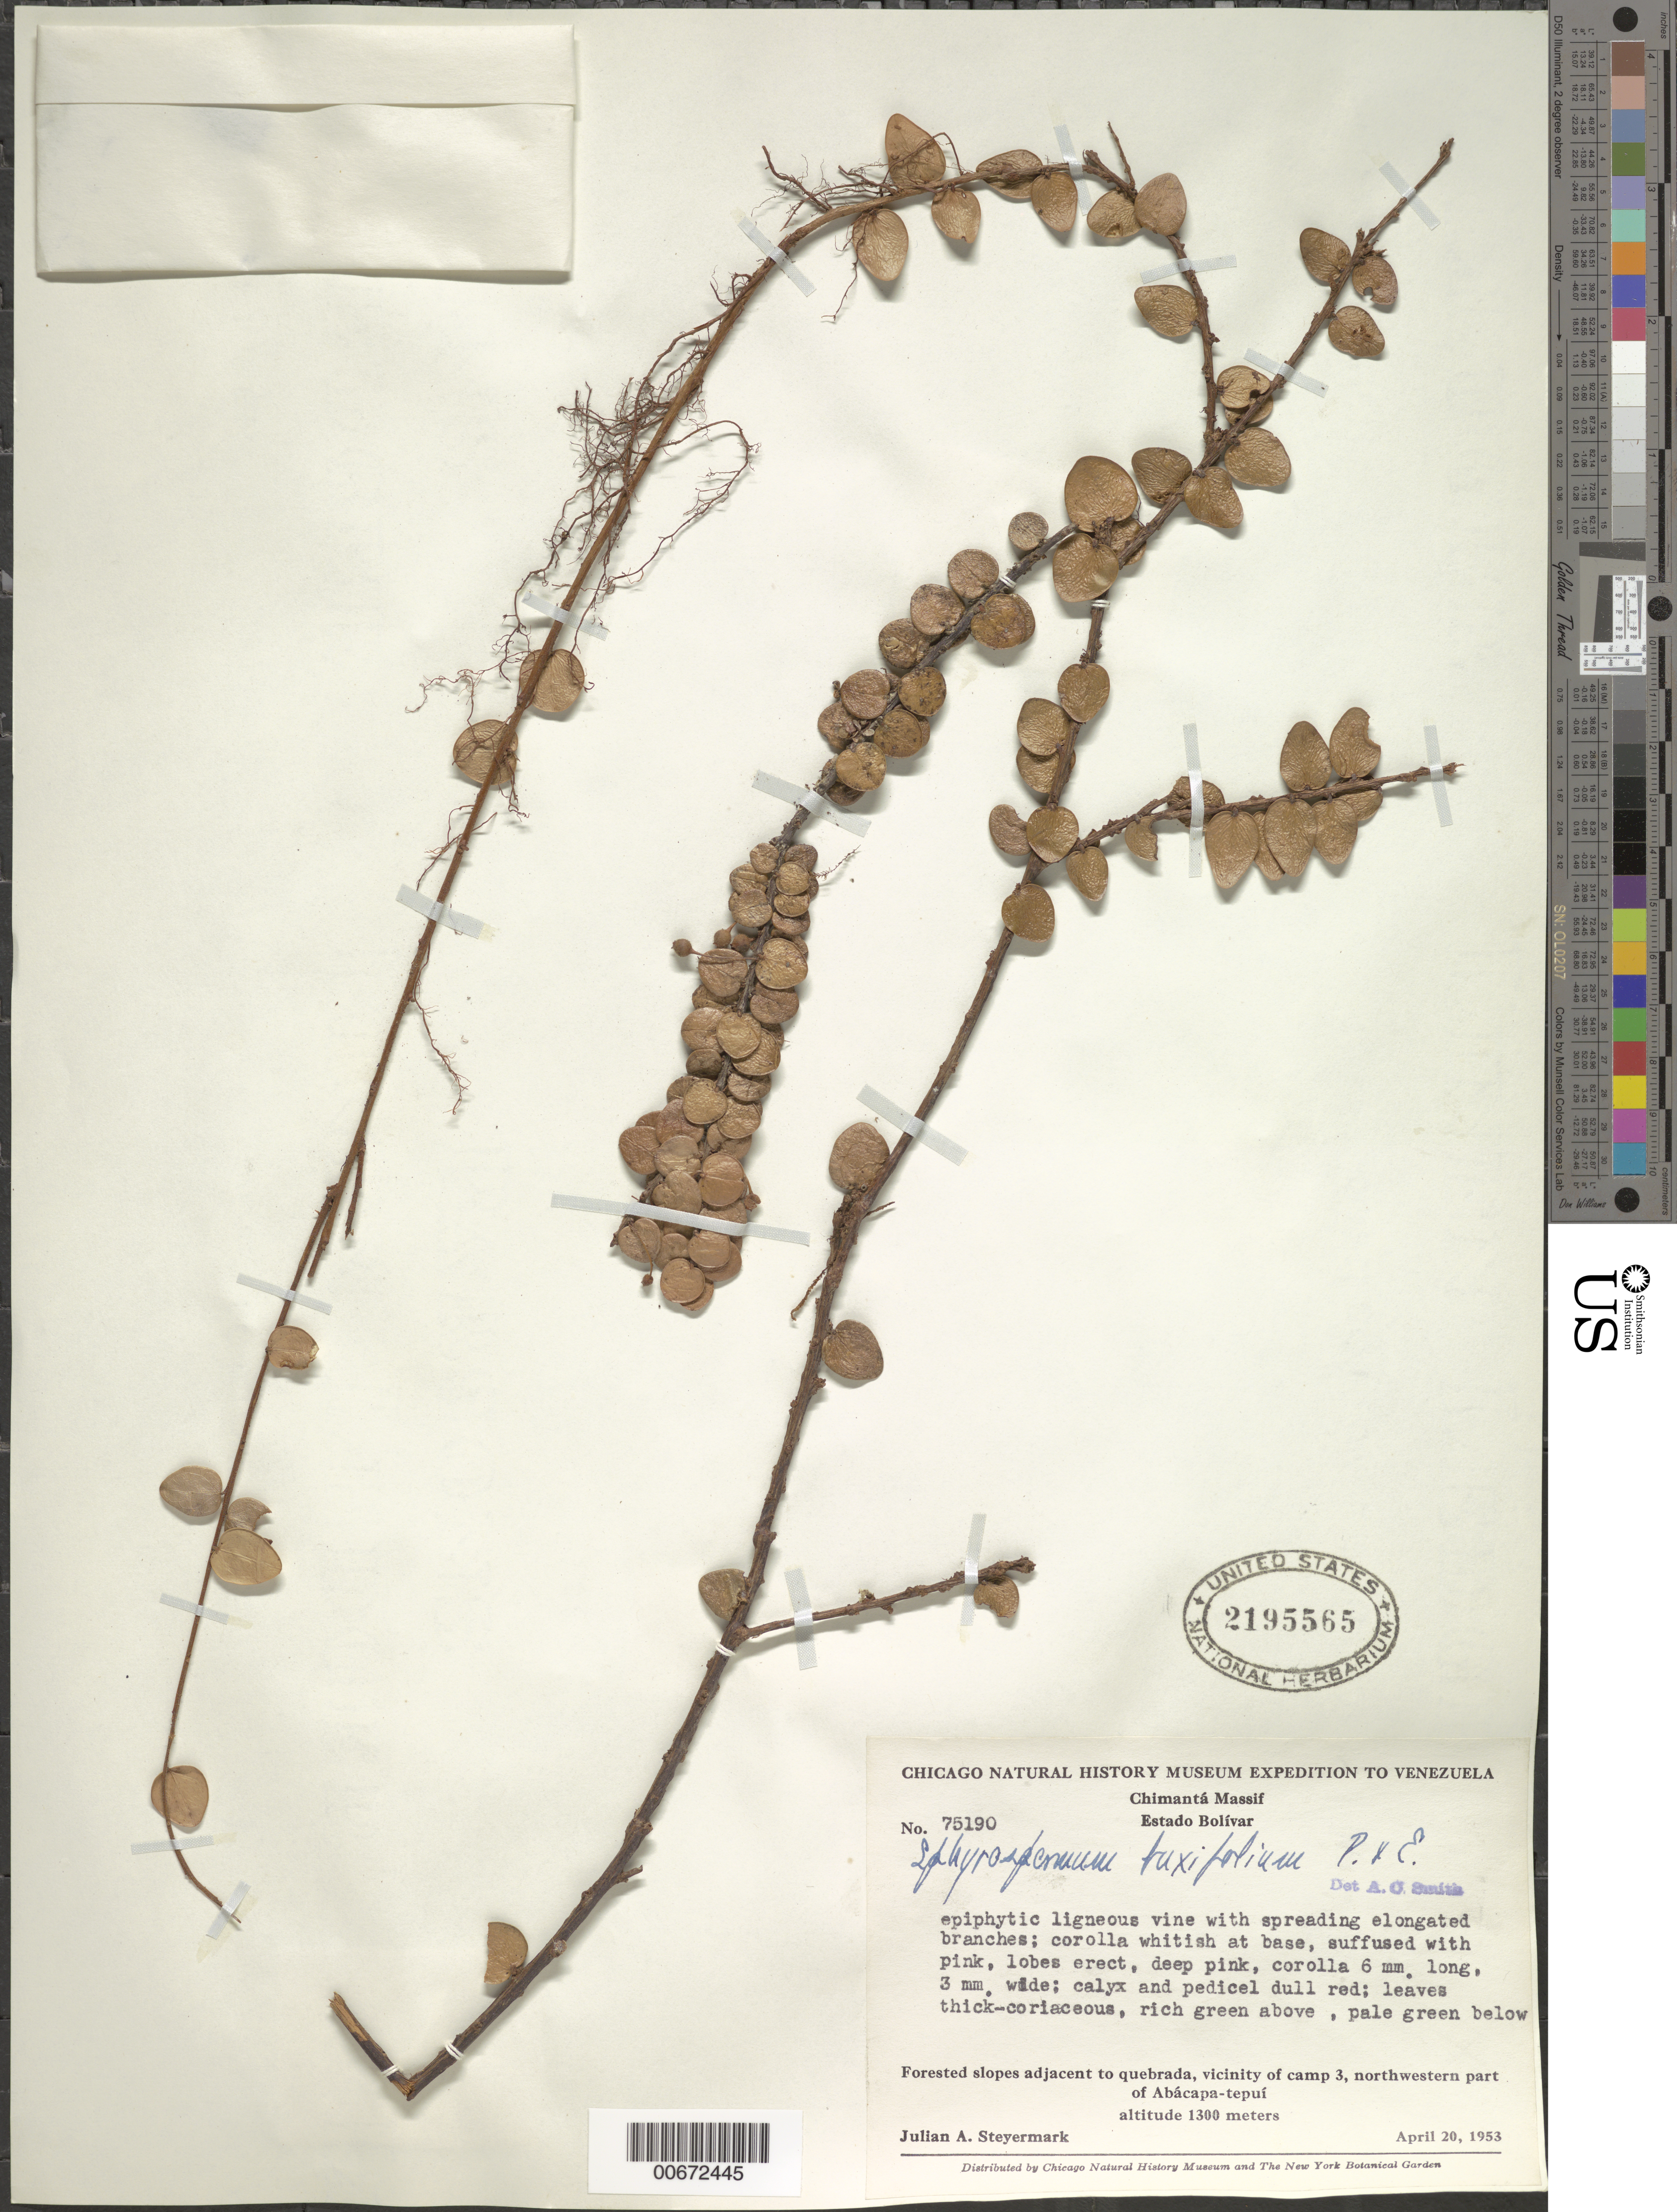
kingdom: Plantae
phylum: Tracheophyta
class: Magnoliopsida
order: Ericales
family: Ericaceae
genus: Sphyrospermum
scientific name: Sphyrospermum buxifolium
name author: Poepp. & Endl.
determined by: Smith, A. C.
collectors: J. Steyermark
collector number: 75190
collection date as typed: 20-Apr-53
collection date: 1953-04-20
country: Venezuela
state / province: Bolívar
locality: Chimantá Massif, Abácapa-tepuí, NW part, vic. of Camp 3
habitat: Forested slopes adjacent to quebrada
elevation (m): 1300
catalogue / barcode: US 2195565